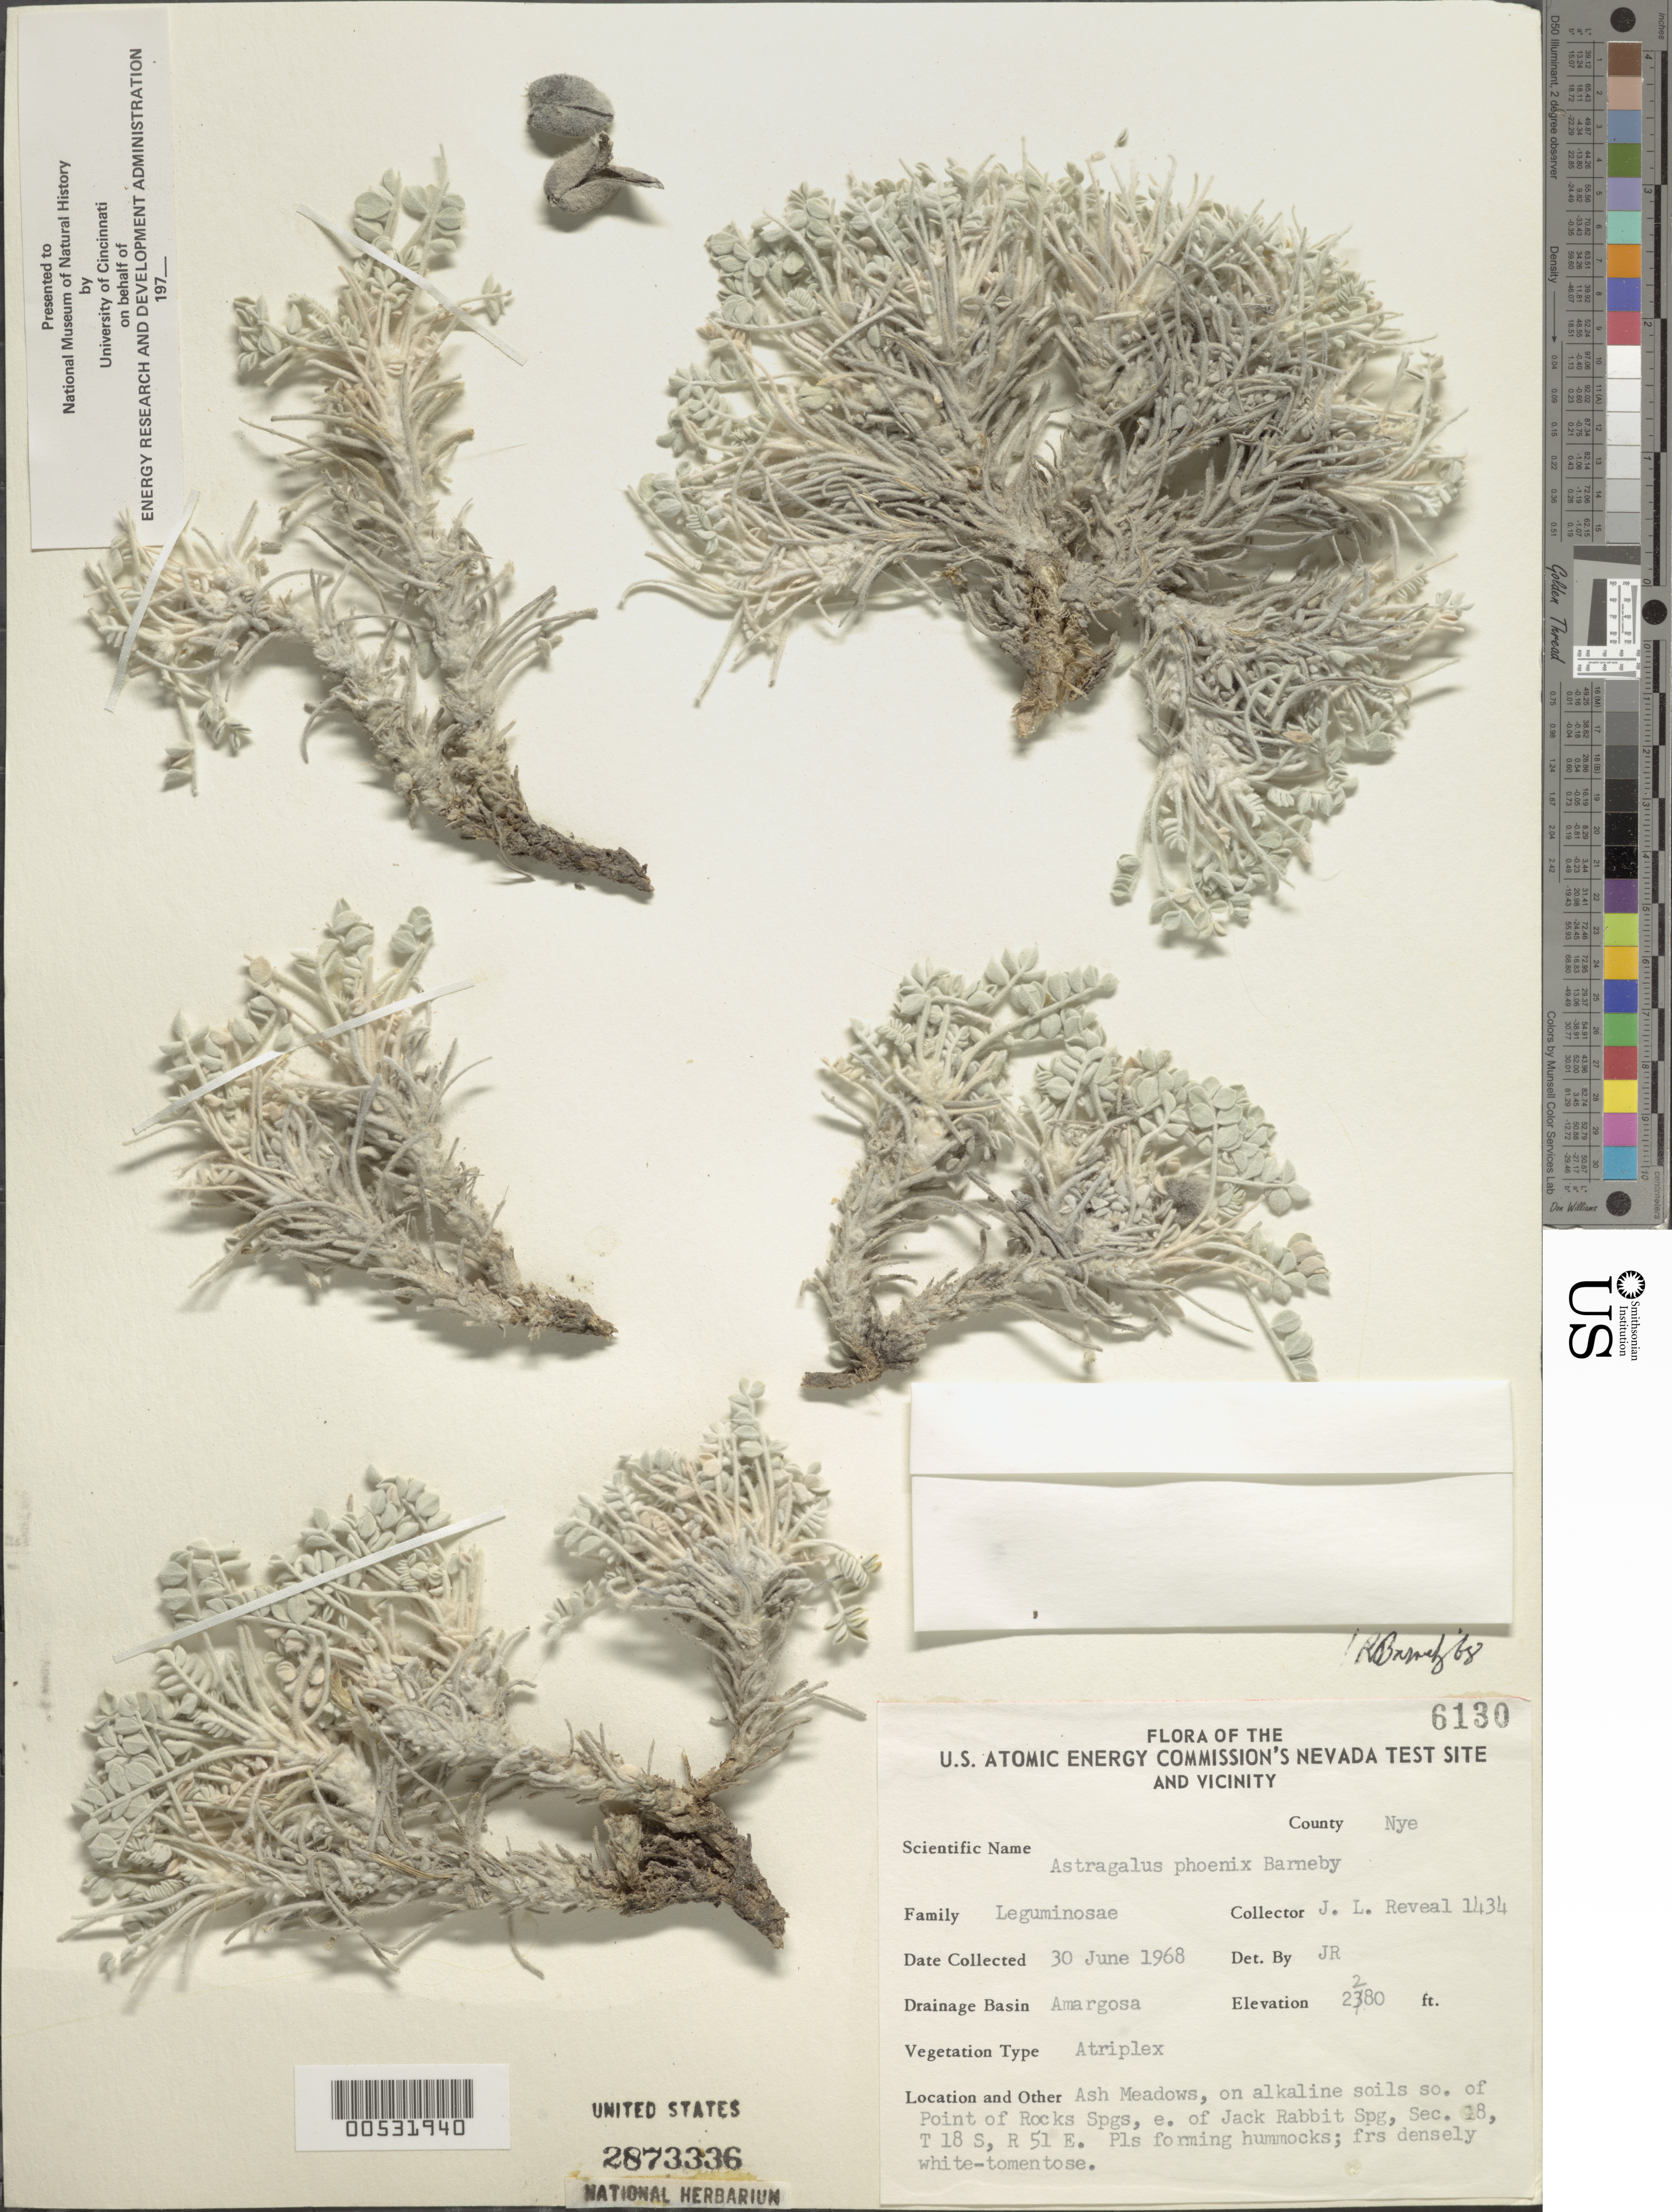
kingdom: Plantae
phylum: Tracheophyta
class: Magnoliopsida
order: Fabales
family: Fabaceae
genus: Astragalus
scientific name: Astragalus phoenix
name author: Barneby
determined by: Reveal, J. L.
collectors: J. L. Reveal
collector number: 1434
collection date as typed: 30 Jun 1968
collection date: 1968-06-30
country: United States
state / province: Nevada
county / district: Nye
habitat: On alkaline soils.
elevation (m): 694.9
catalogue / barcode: US 2873336